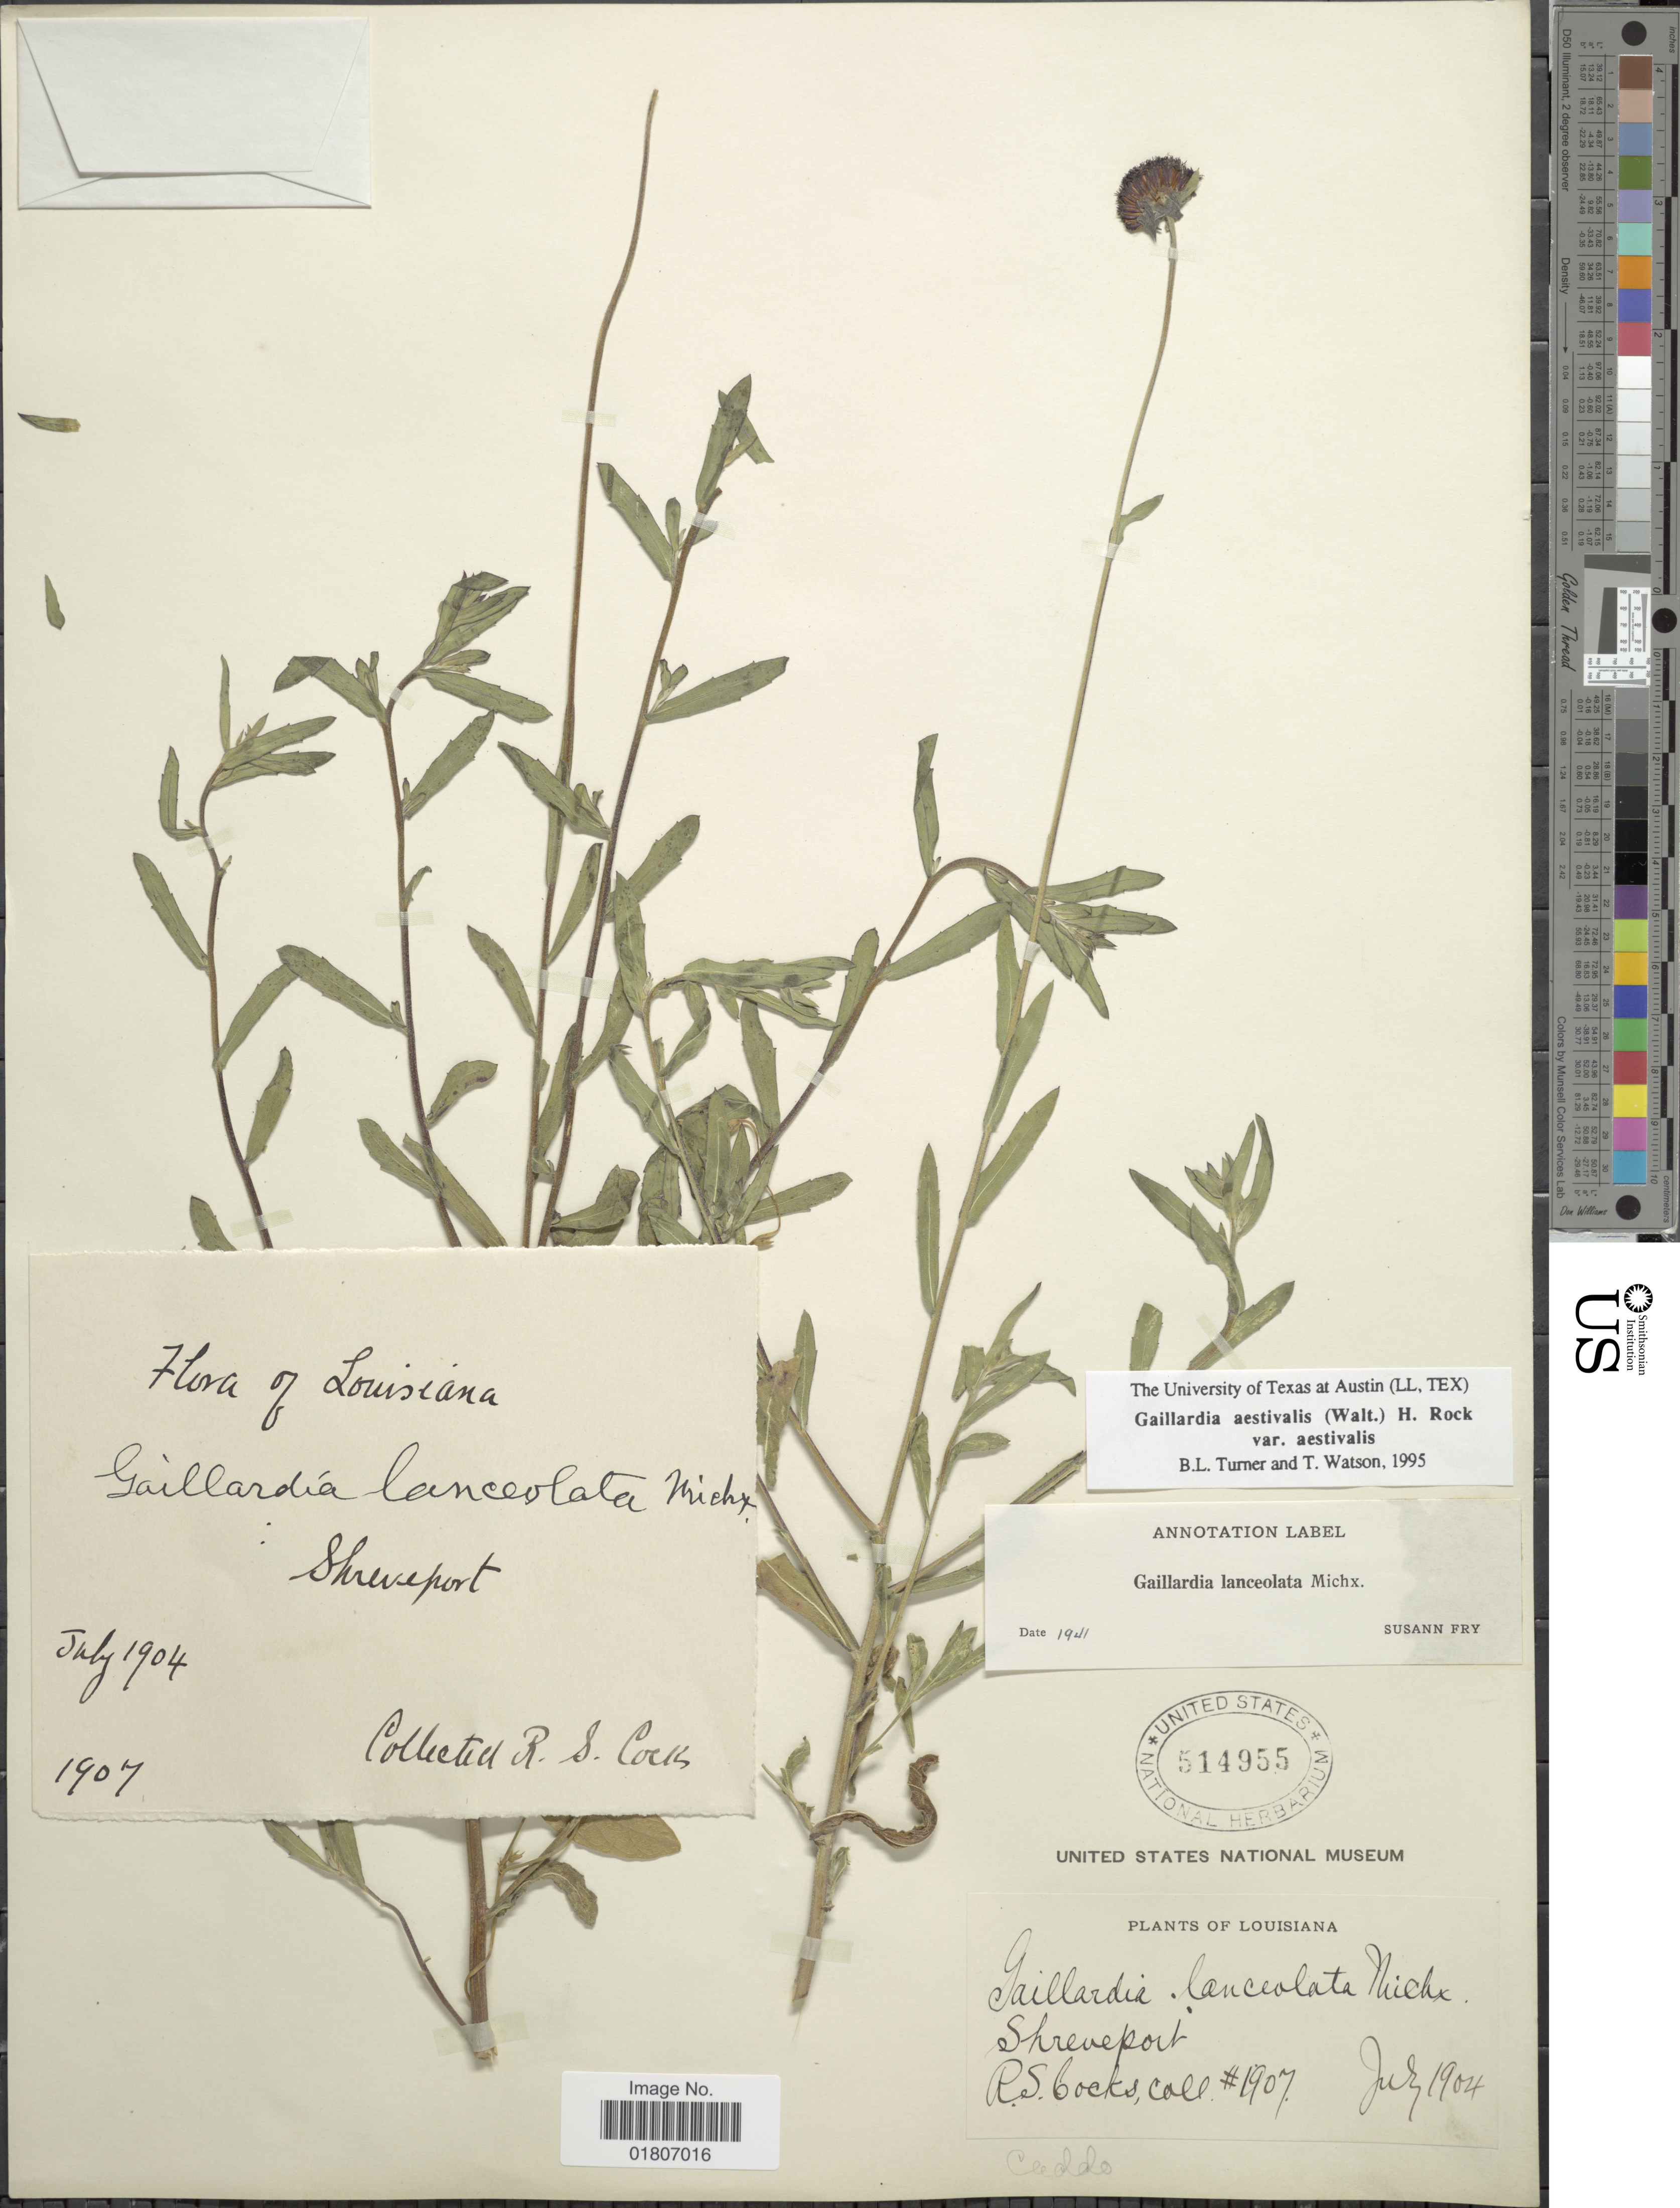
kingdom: Plantae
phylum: Tracheophyta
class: Magnoliopsida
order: Asterales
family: Asteraceae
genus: Gaillardia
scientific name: Gaillardia aestivalis var. aestivalis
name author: (Walter) H. Rock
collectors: R. Cocks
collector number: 1907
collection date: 1904-07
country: United States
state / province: Louisiana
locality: Shreveport. Caddo.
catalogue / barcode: US 514955